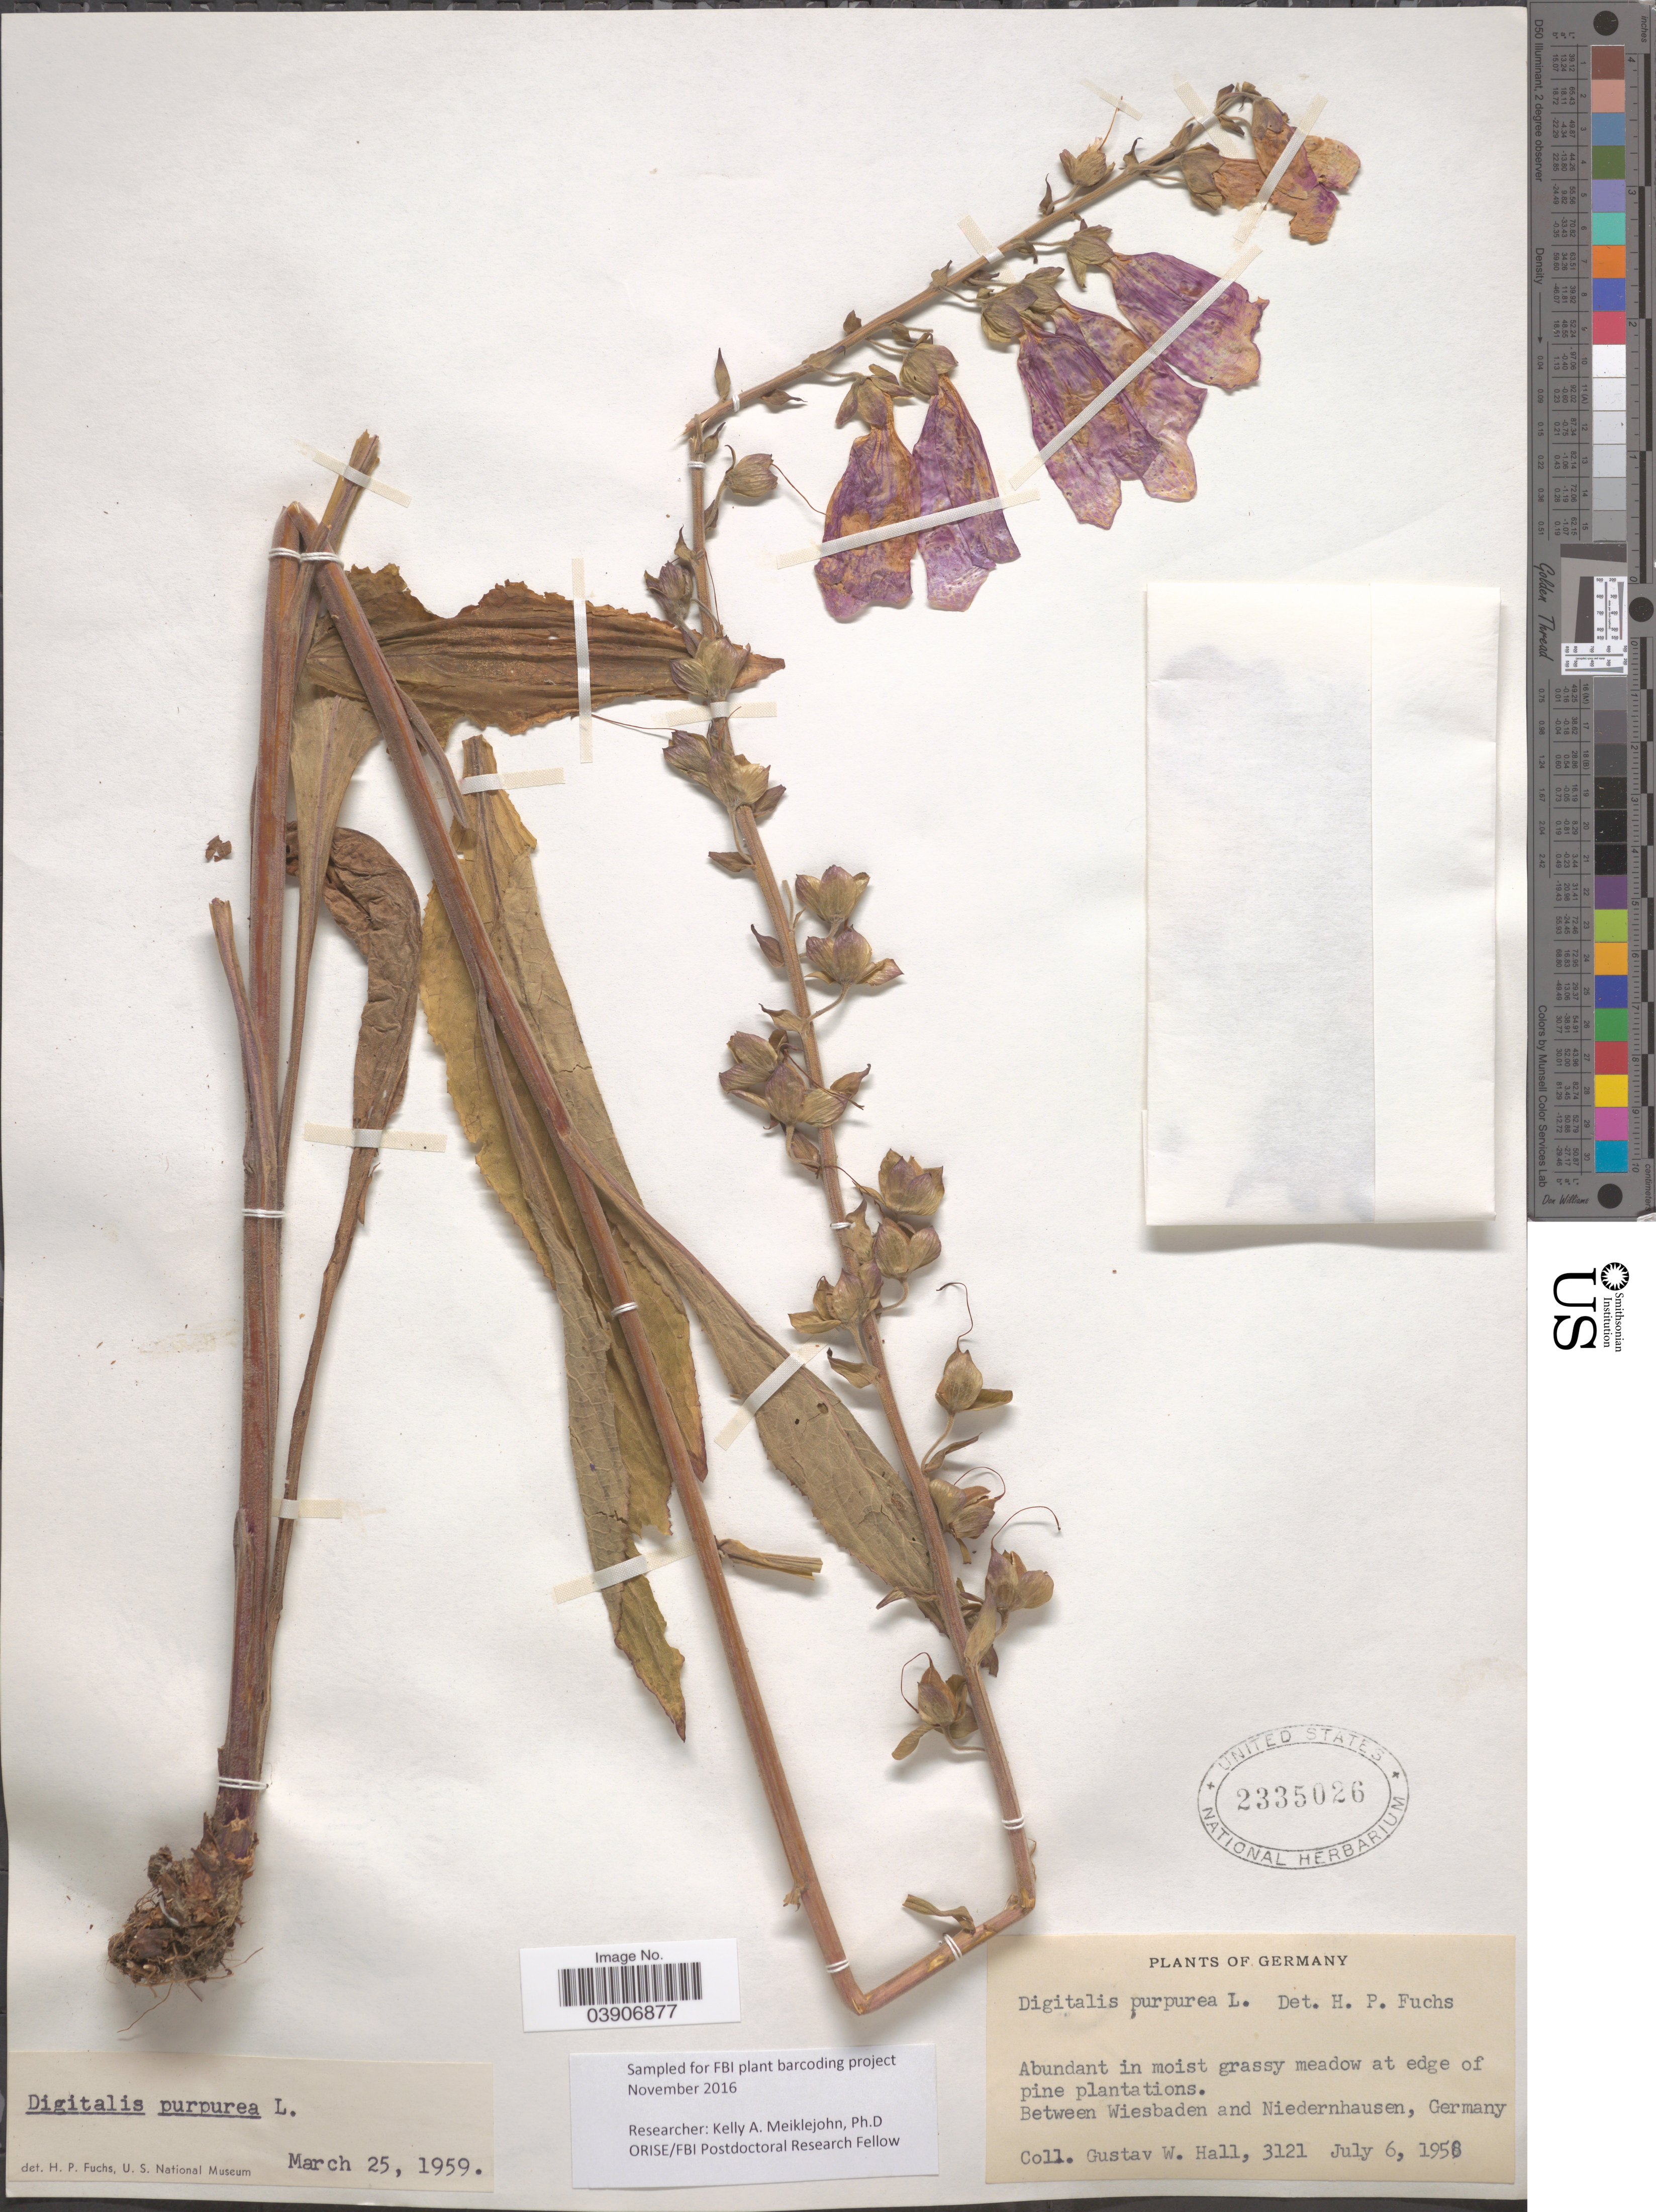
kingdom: Plantae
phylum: Tracheophyta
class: Magnoliopsida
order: Lamiales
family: Plantaginaceae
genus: Digitalis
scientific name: Digitalis purpurea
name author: L.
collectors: G. Hall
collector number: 3121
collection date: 1958-07-06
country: Germany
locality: Between Wiesbaden and Niedernhausen.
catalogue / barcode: US 2335026